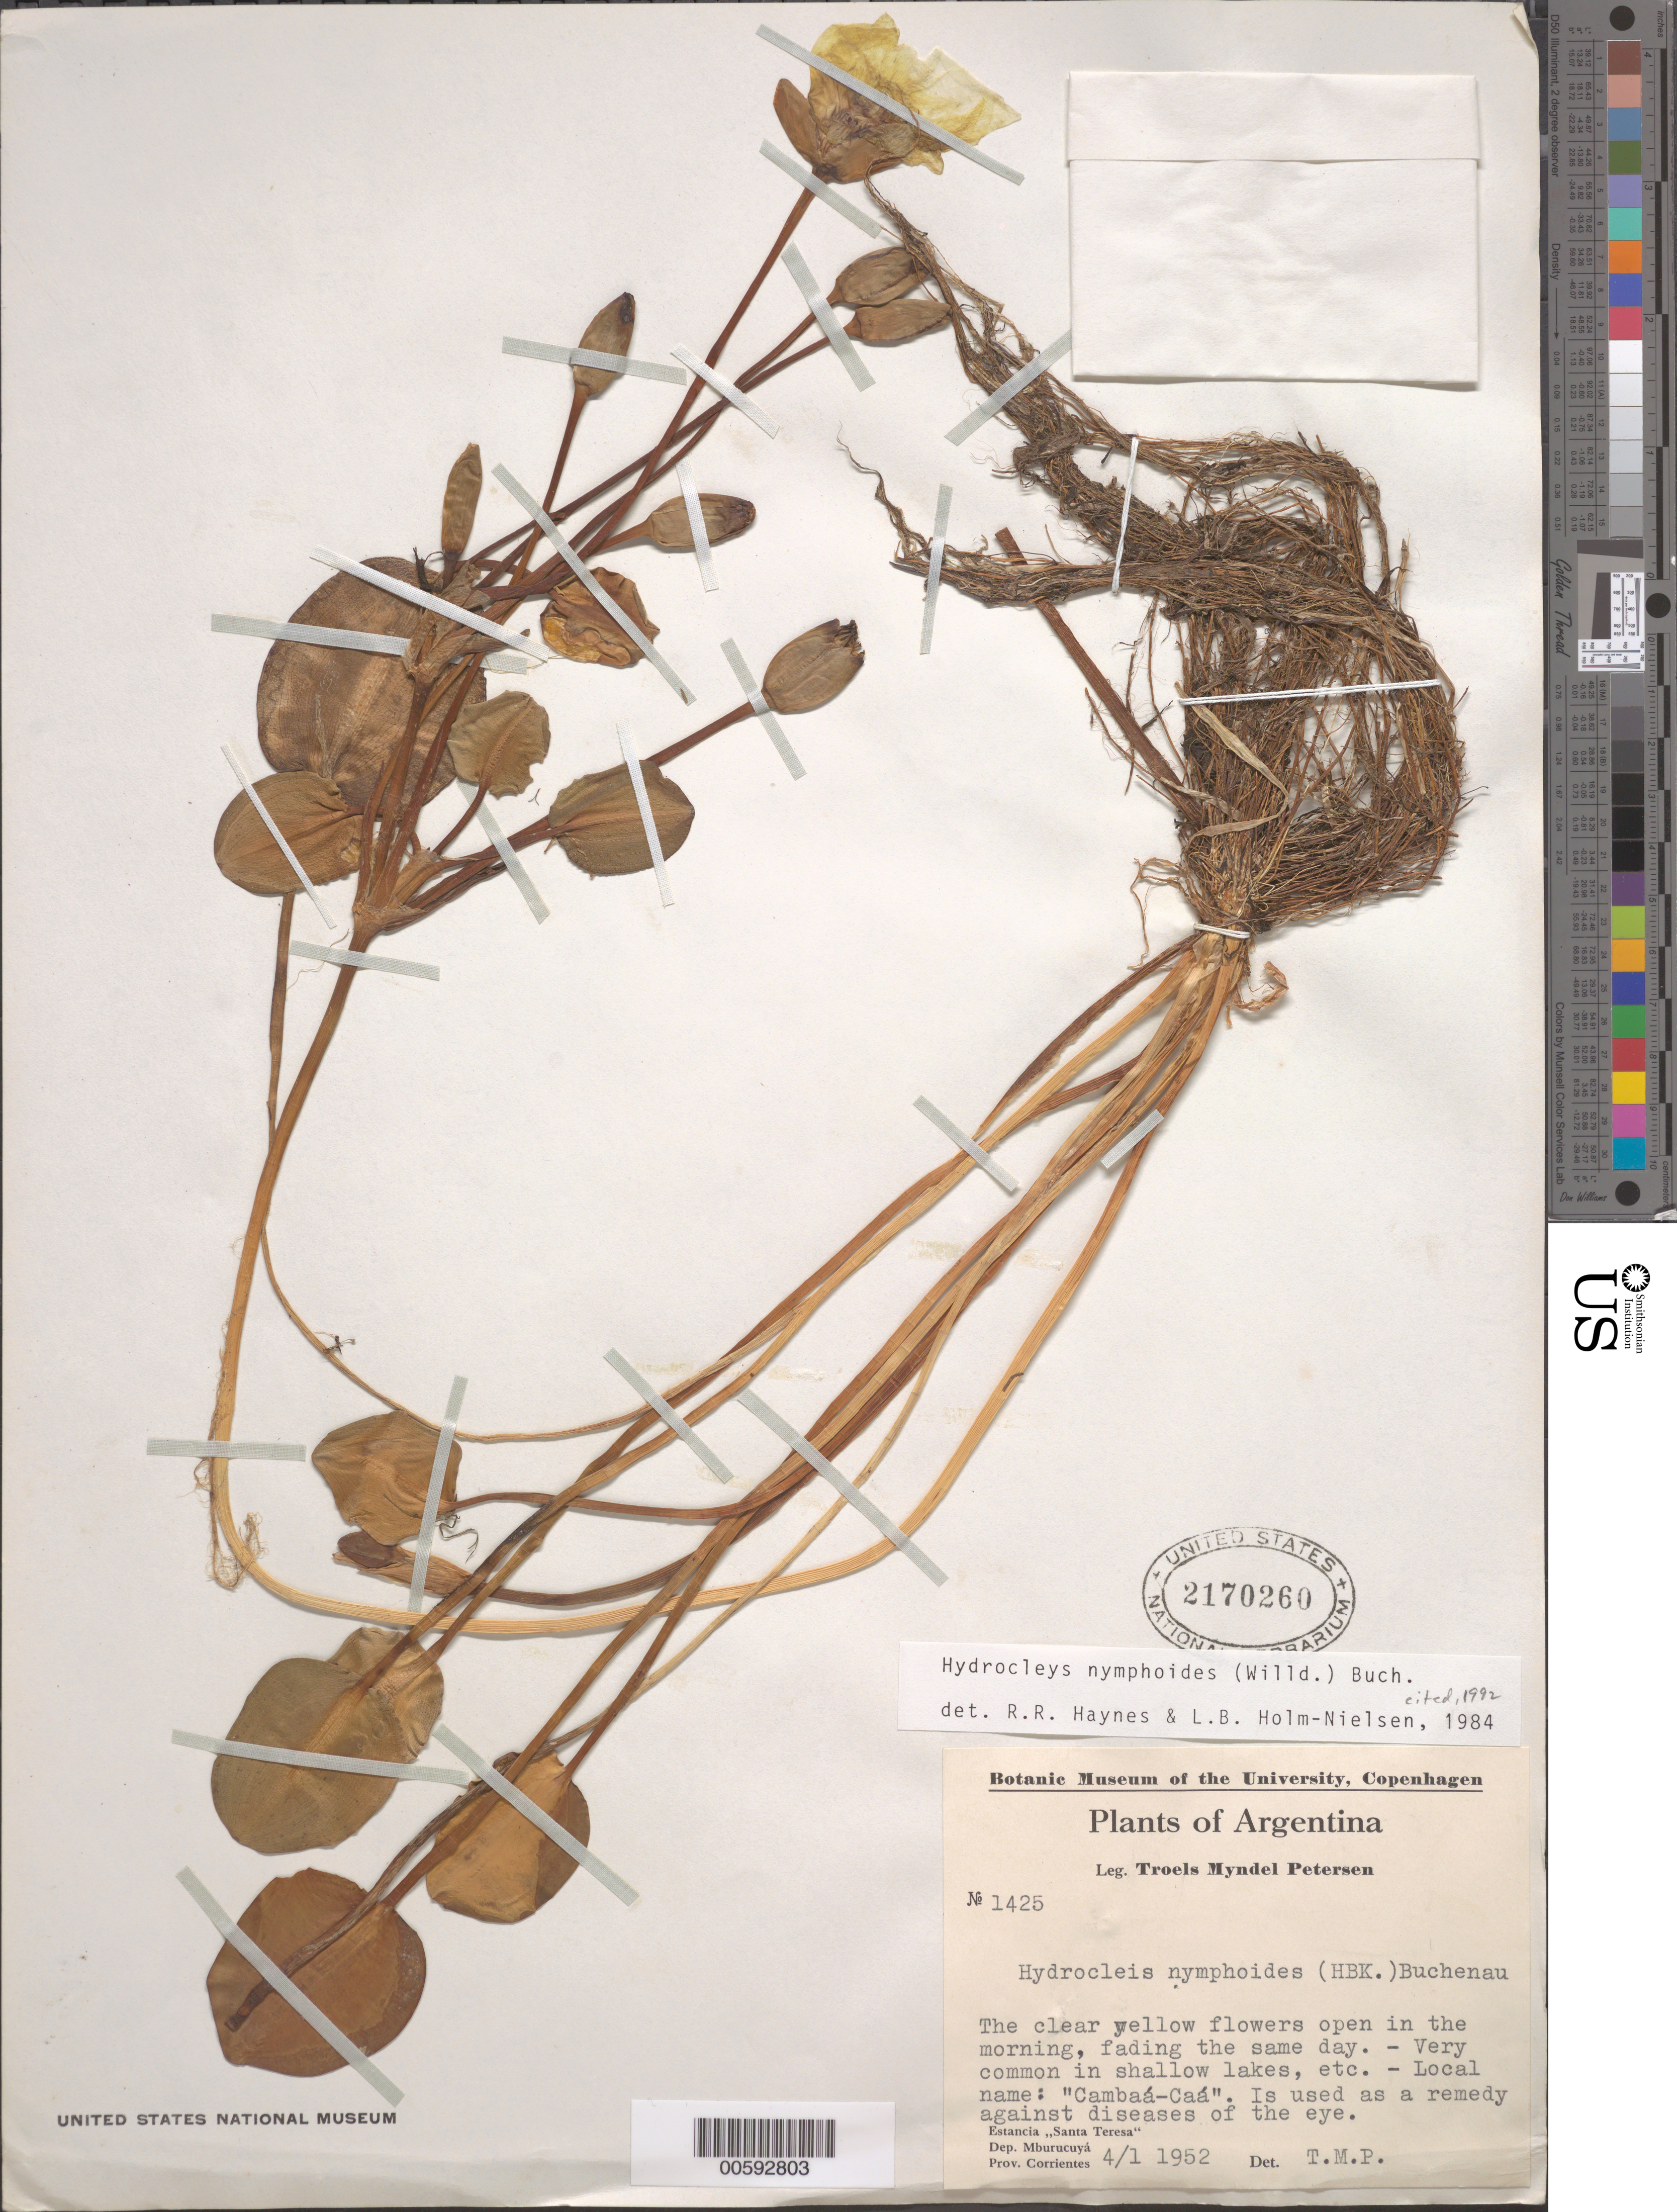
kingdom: Plantae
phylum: Tracheophyta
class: Liliopsida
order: Alismatales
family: Alismataceae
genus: Hydrocleys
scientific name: Hydrocleys nymphoides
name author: (Humb. & Bonpl. ex Willd.) Buchenau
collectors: T. M. Petersen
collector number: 1425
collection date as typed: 04 Jan 1952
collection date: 1952-01-04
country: Argentina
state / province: Corrientes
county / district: Mburucuyá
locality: Santa Teresa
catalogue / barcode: US 2170260